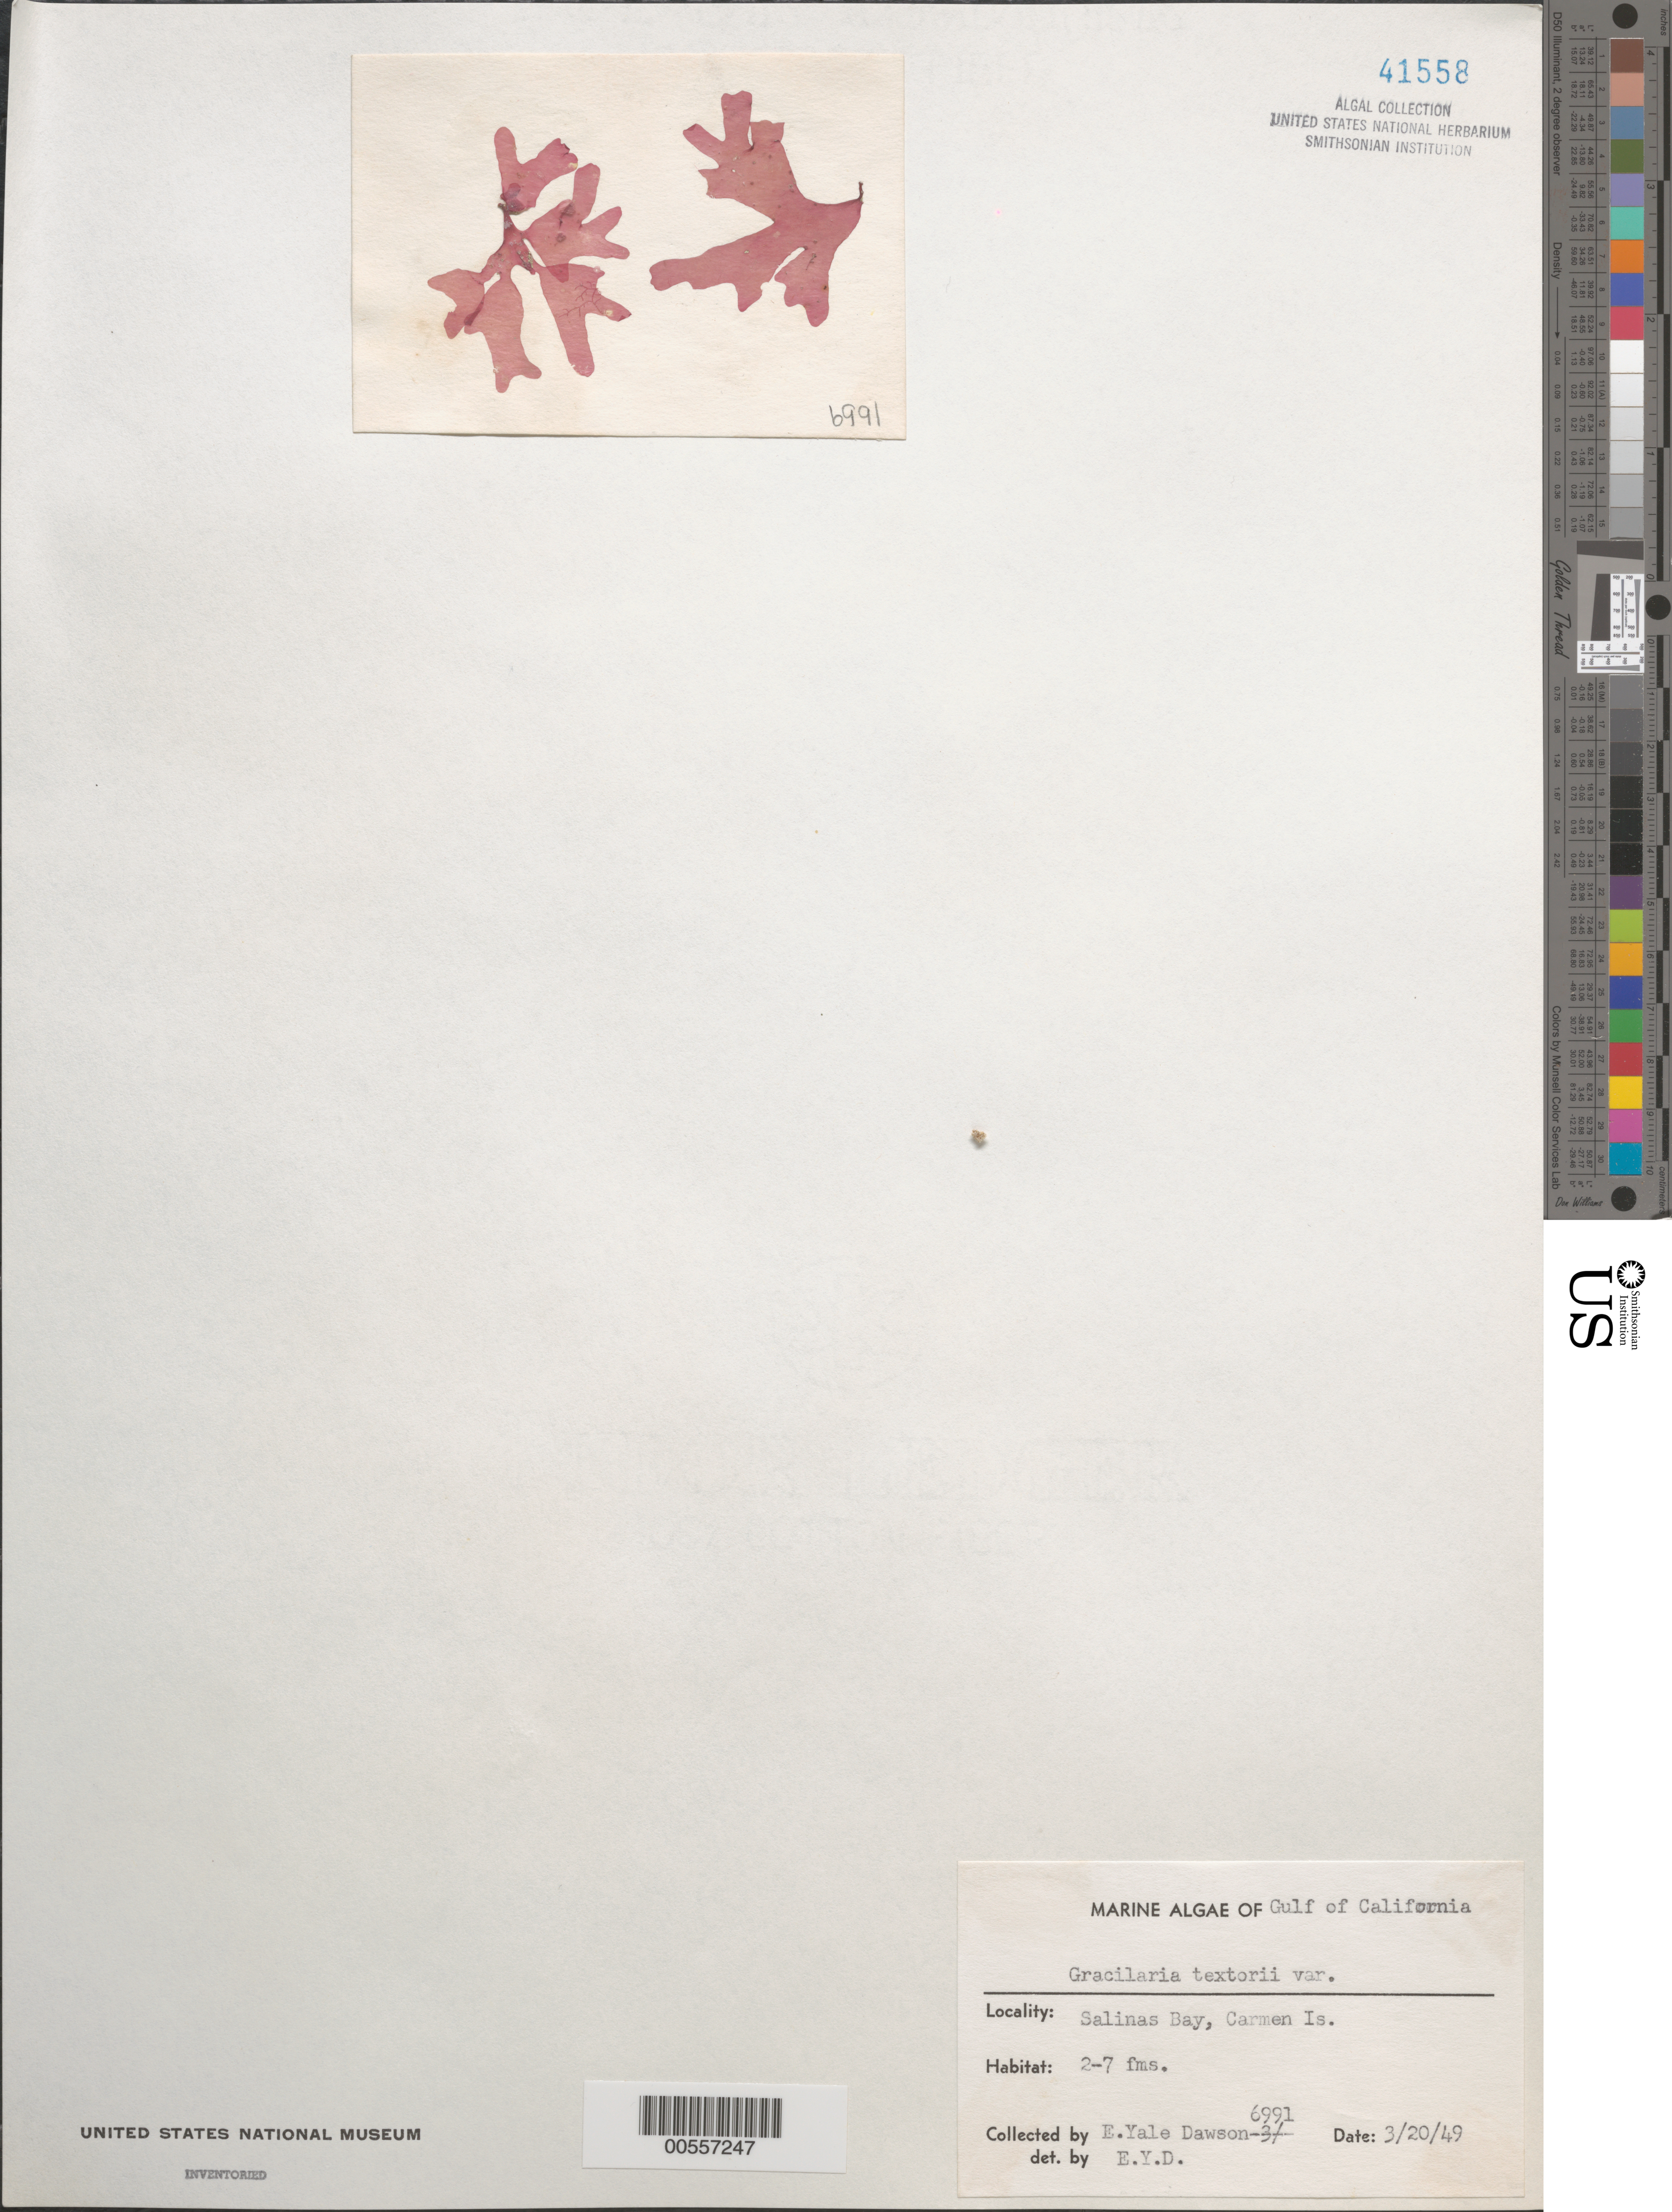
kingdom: Plantae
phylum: Rhodophyta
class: Florideophyceae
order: Gracilariales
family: Gracilariaceae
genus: Gracilaria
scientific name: Gracilaria textorii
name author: (Suringar) De Toni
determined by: Dawson, E. Y.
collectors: E. Y. Dawson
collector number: EYD 6991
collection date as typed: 20 Mar 1949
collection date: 1949-03-20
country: Mexico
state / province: Baja California Sur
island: Isla Carmen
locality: Bahia Salinas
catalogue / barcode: US 41558